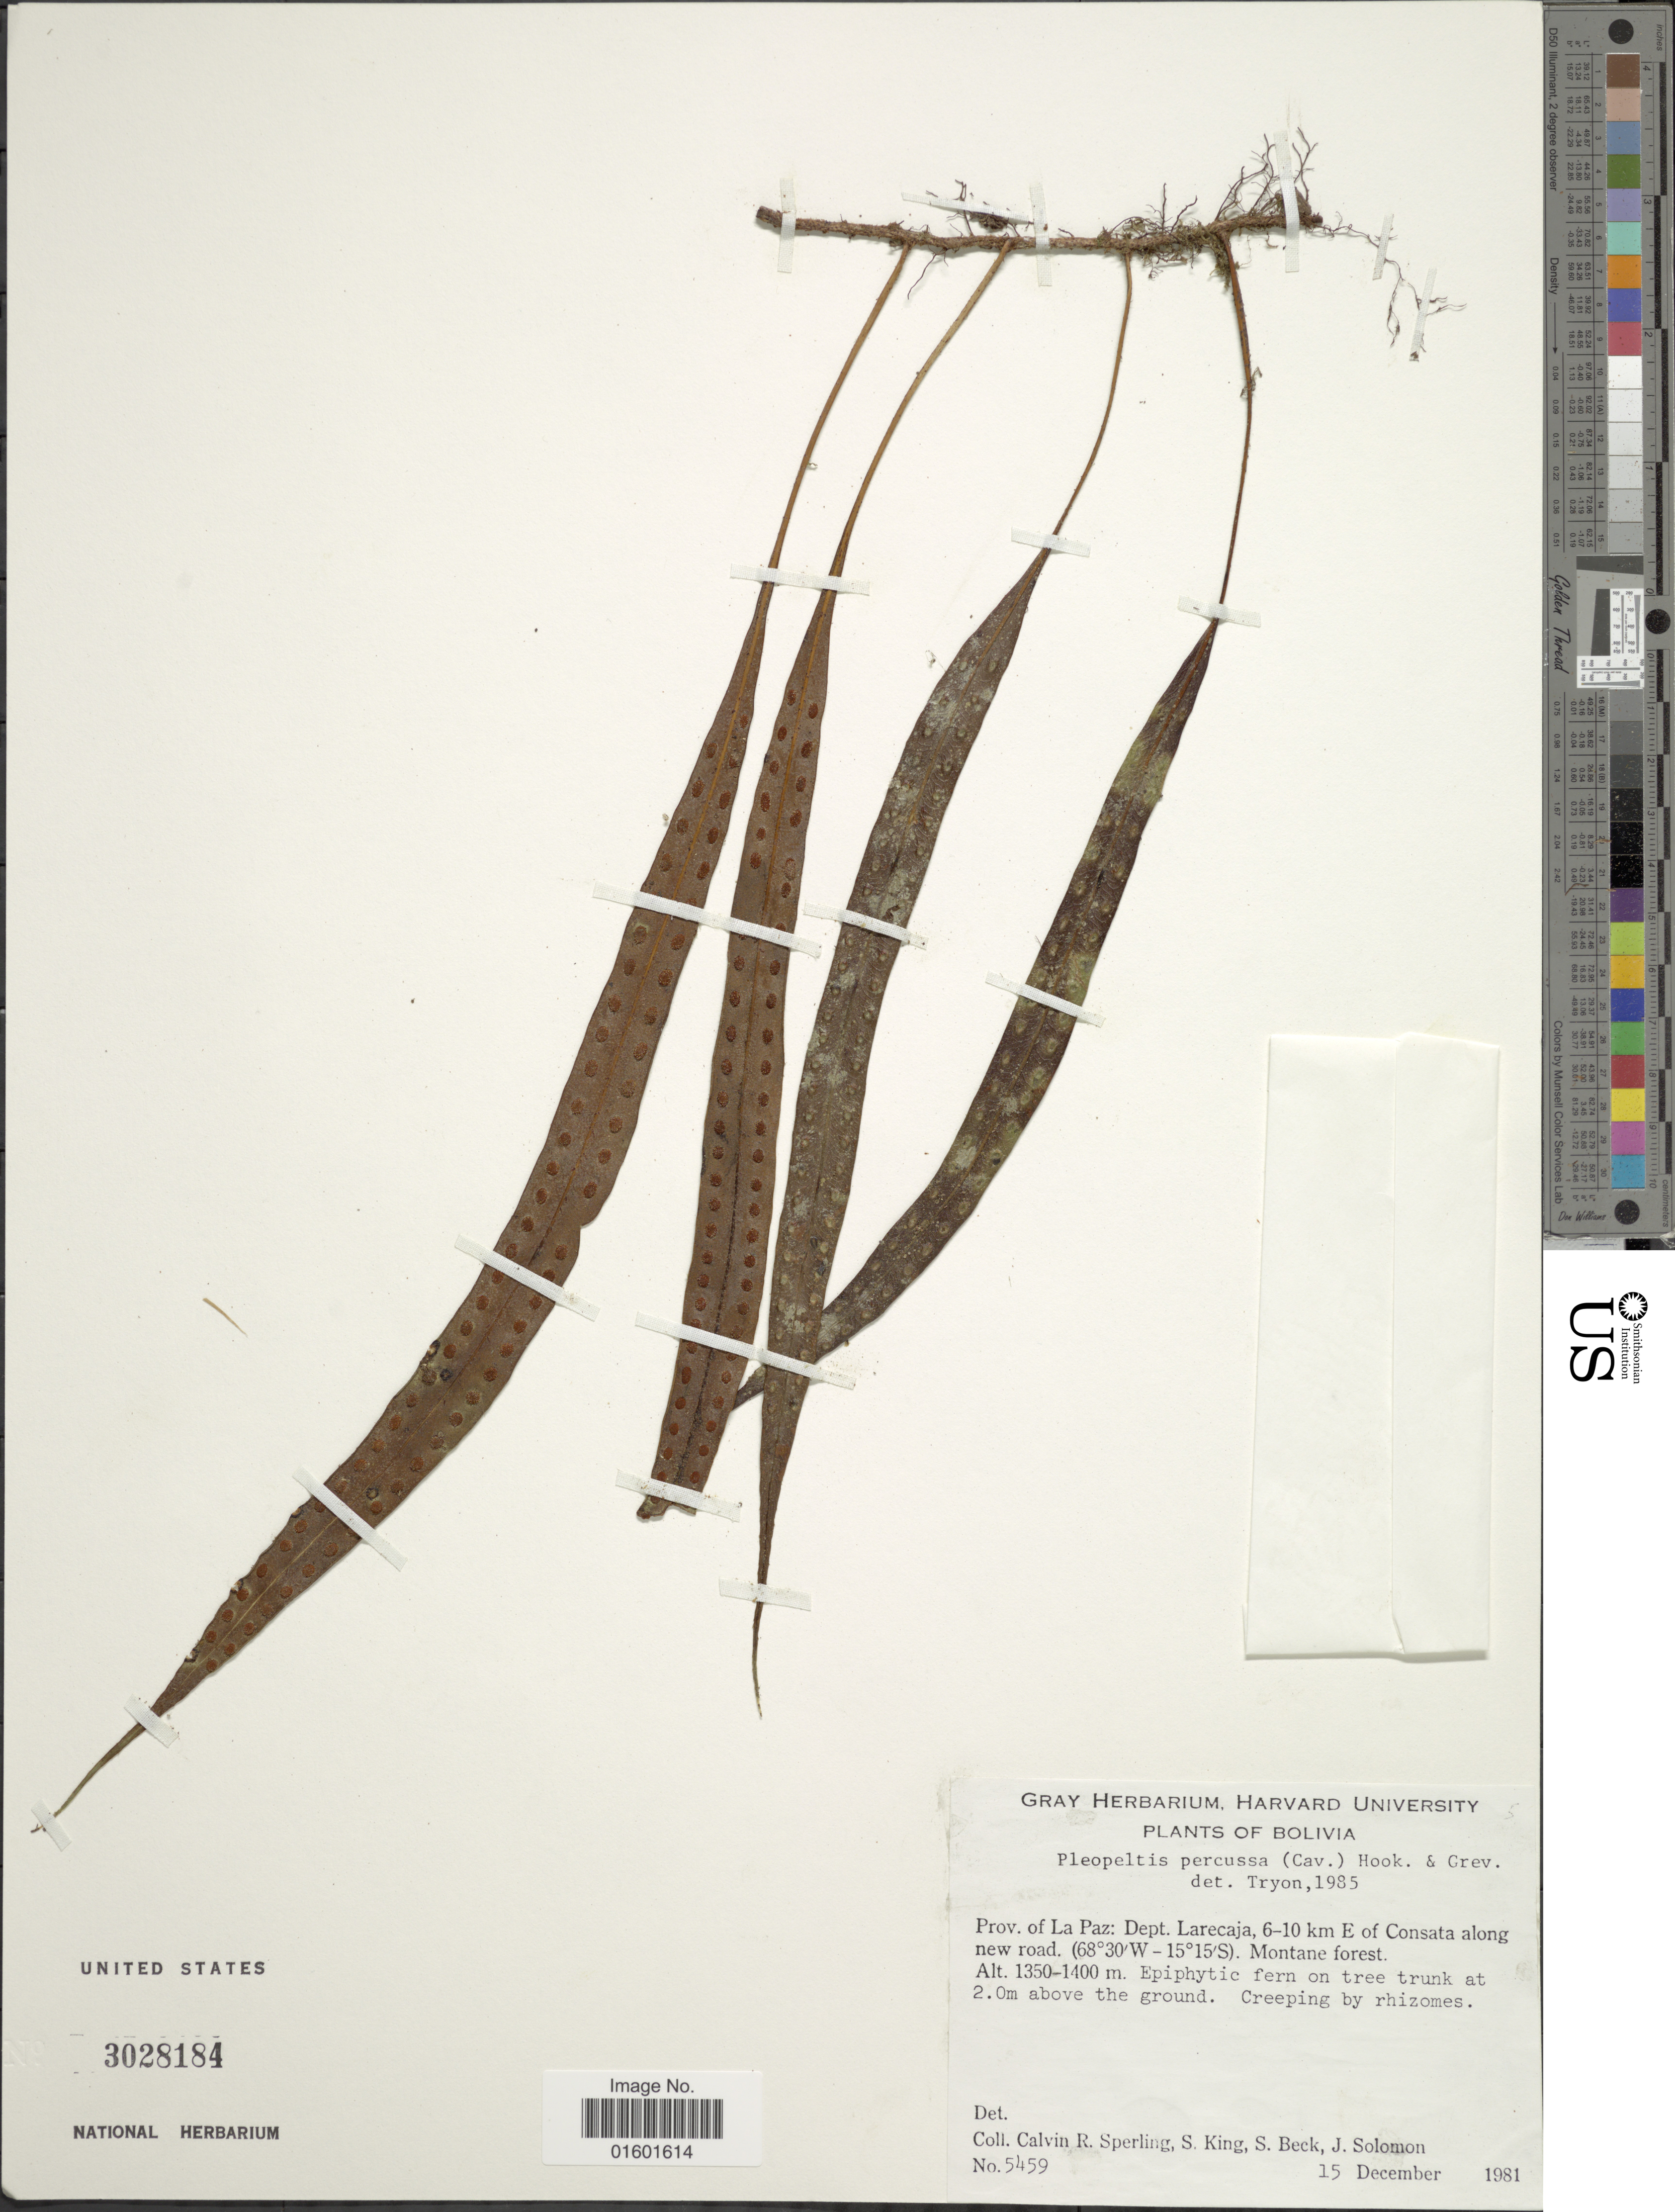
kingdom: Plantae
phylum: Tracheophyta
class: Polypodiopsida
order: Polypodiales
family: Polypodiaceae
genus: Microgramma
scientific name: Microgramma percussa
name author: (Cav.) de la Sota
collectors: C. R. Sperling, S. King, S. G. Beck & J. Solomon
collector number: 5459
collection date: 1981-12-15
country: Bolivia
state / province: La Paz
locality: Dept.Larecaja, 6-10 km E of Consata along new road. Montane forest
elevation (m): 1350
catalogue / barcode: US 3028184